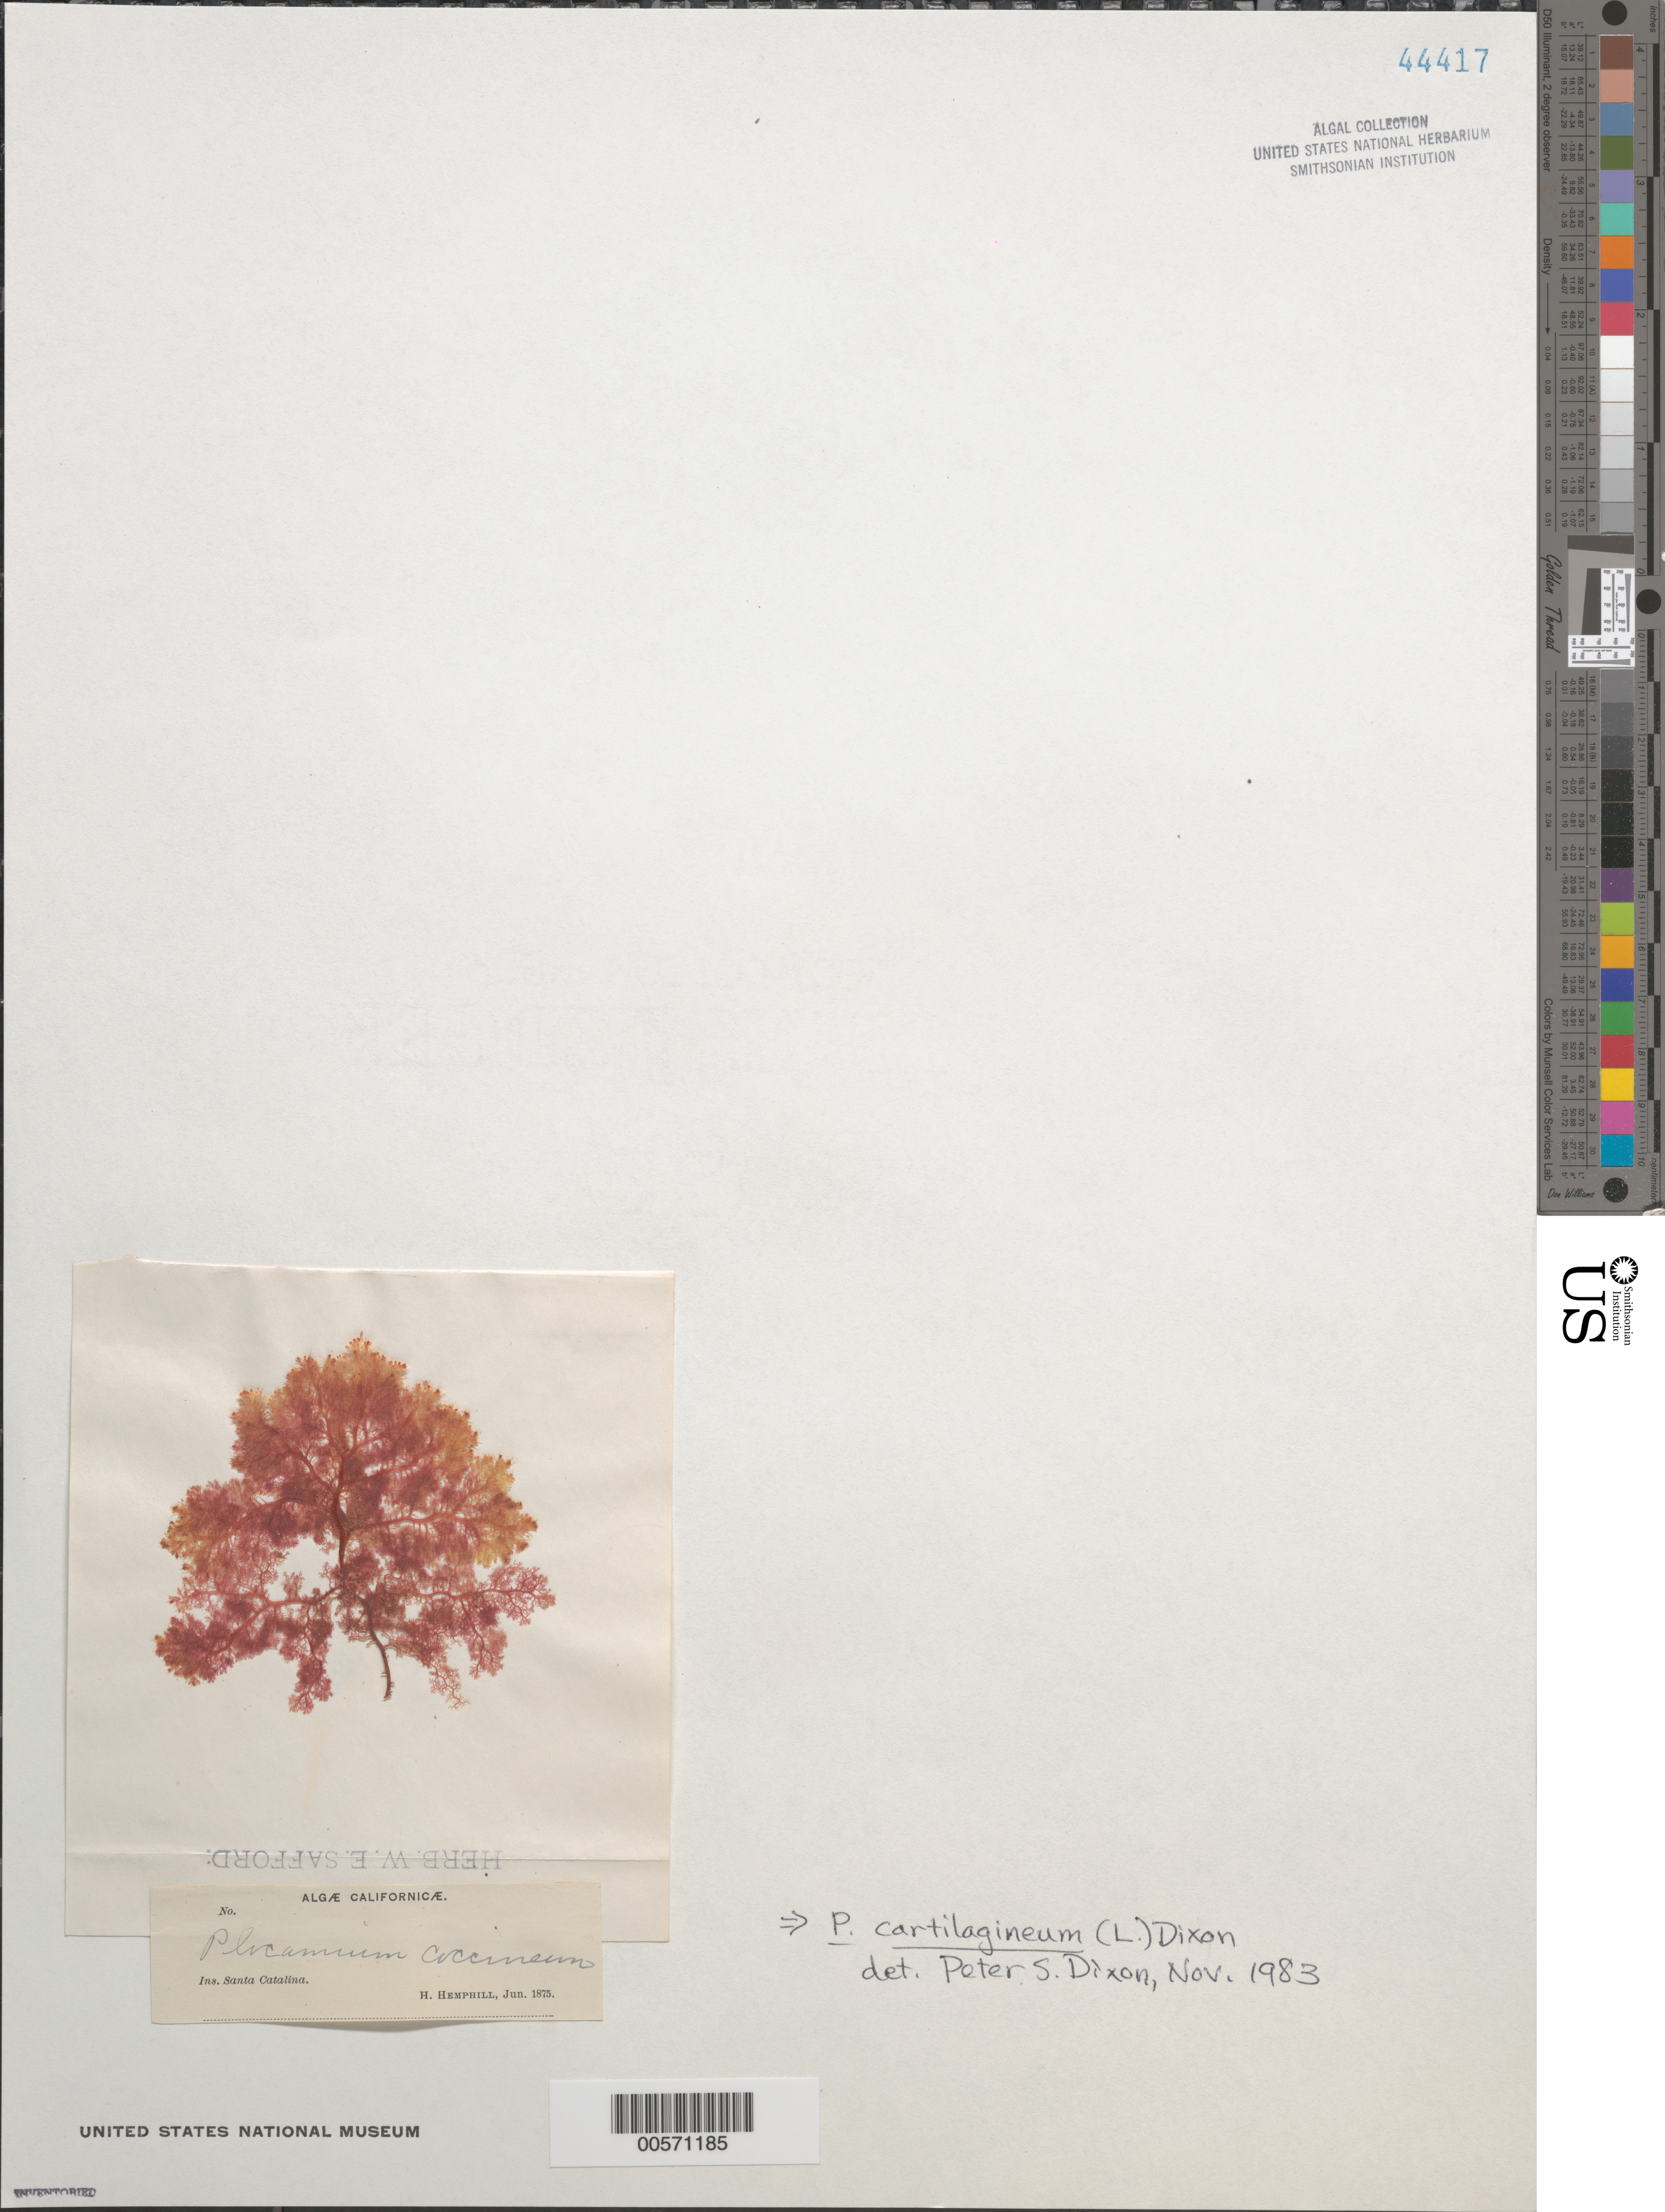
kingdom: Plantae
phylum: Rhodophyta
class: Florideophyceae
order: Plocamiales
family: Plocamiaceae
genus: Plocamium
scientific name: Plocamium cartilagineum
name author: (L.) P.S. Dixon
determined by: Dixon, P. S.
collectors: A. H. Hemphill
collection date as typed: Jun 1875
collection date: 1875-06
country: United States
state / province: California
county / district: Los Angeles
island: Santa Catalina Island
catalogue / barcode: US 44417